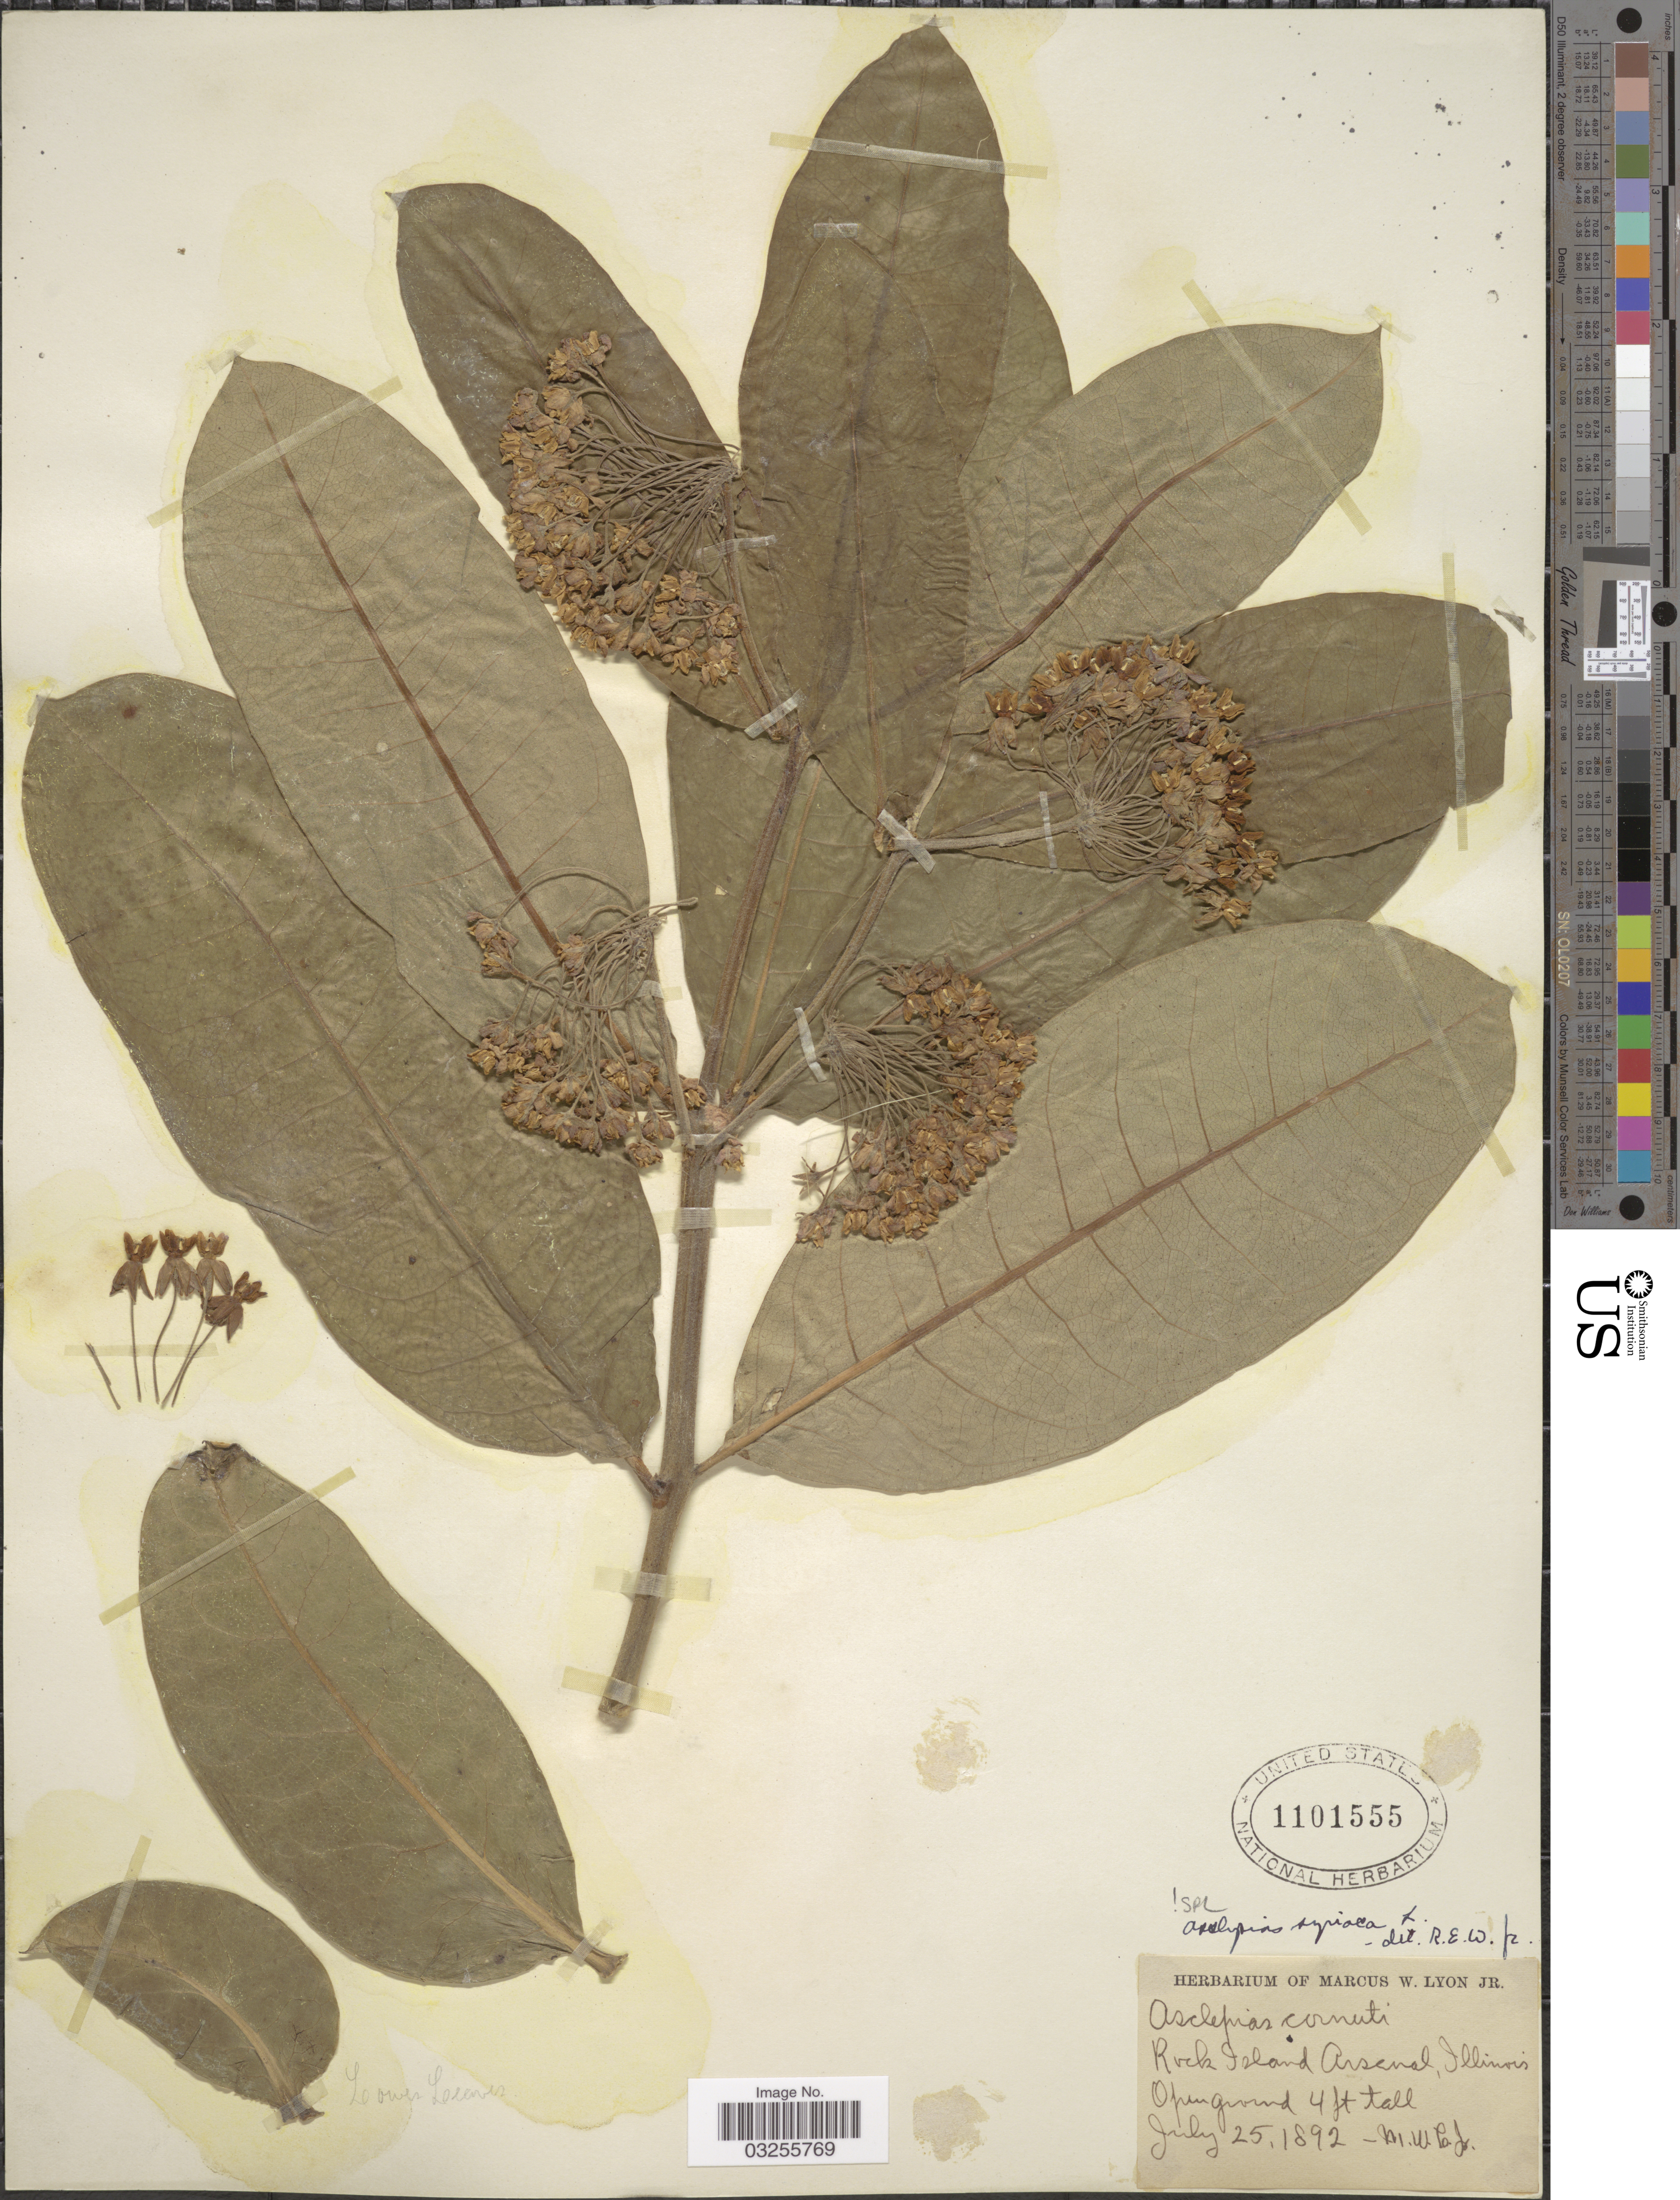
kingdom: Plantae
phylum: Tracheophyta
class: Magnoliopsida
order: Gentianales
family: Apocynaceae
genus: Asclepias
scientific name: Asclepias syriaca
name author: L.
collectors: M. W. Lyon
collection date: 1892-07-25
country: United States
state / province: Illinois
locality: Rock Island Arsenal.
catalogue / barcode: US 1101555